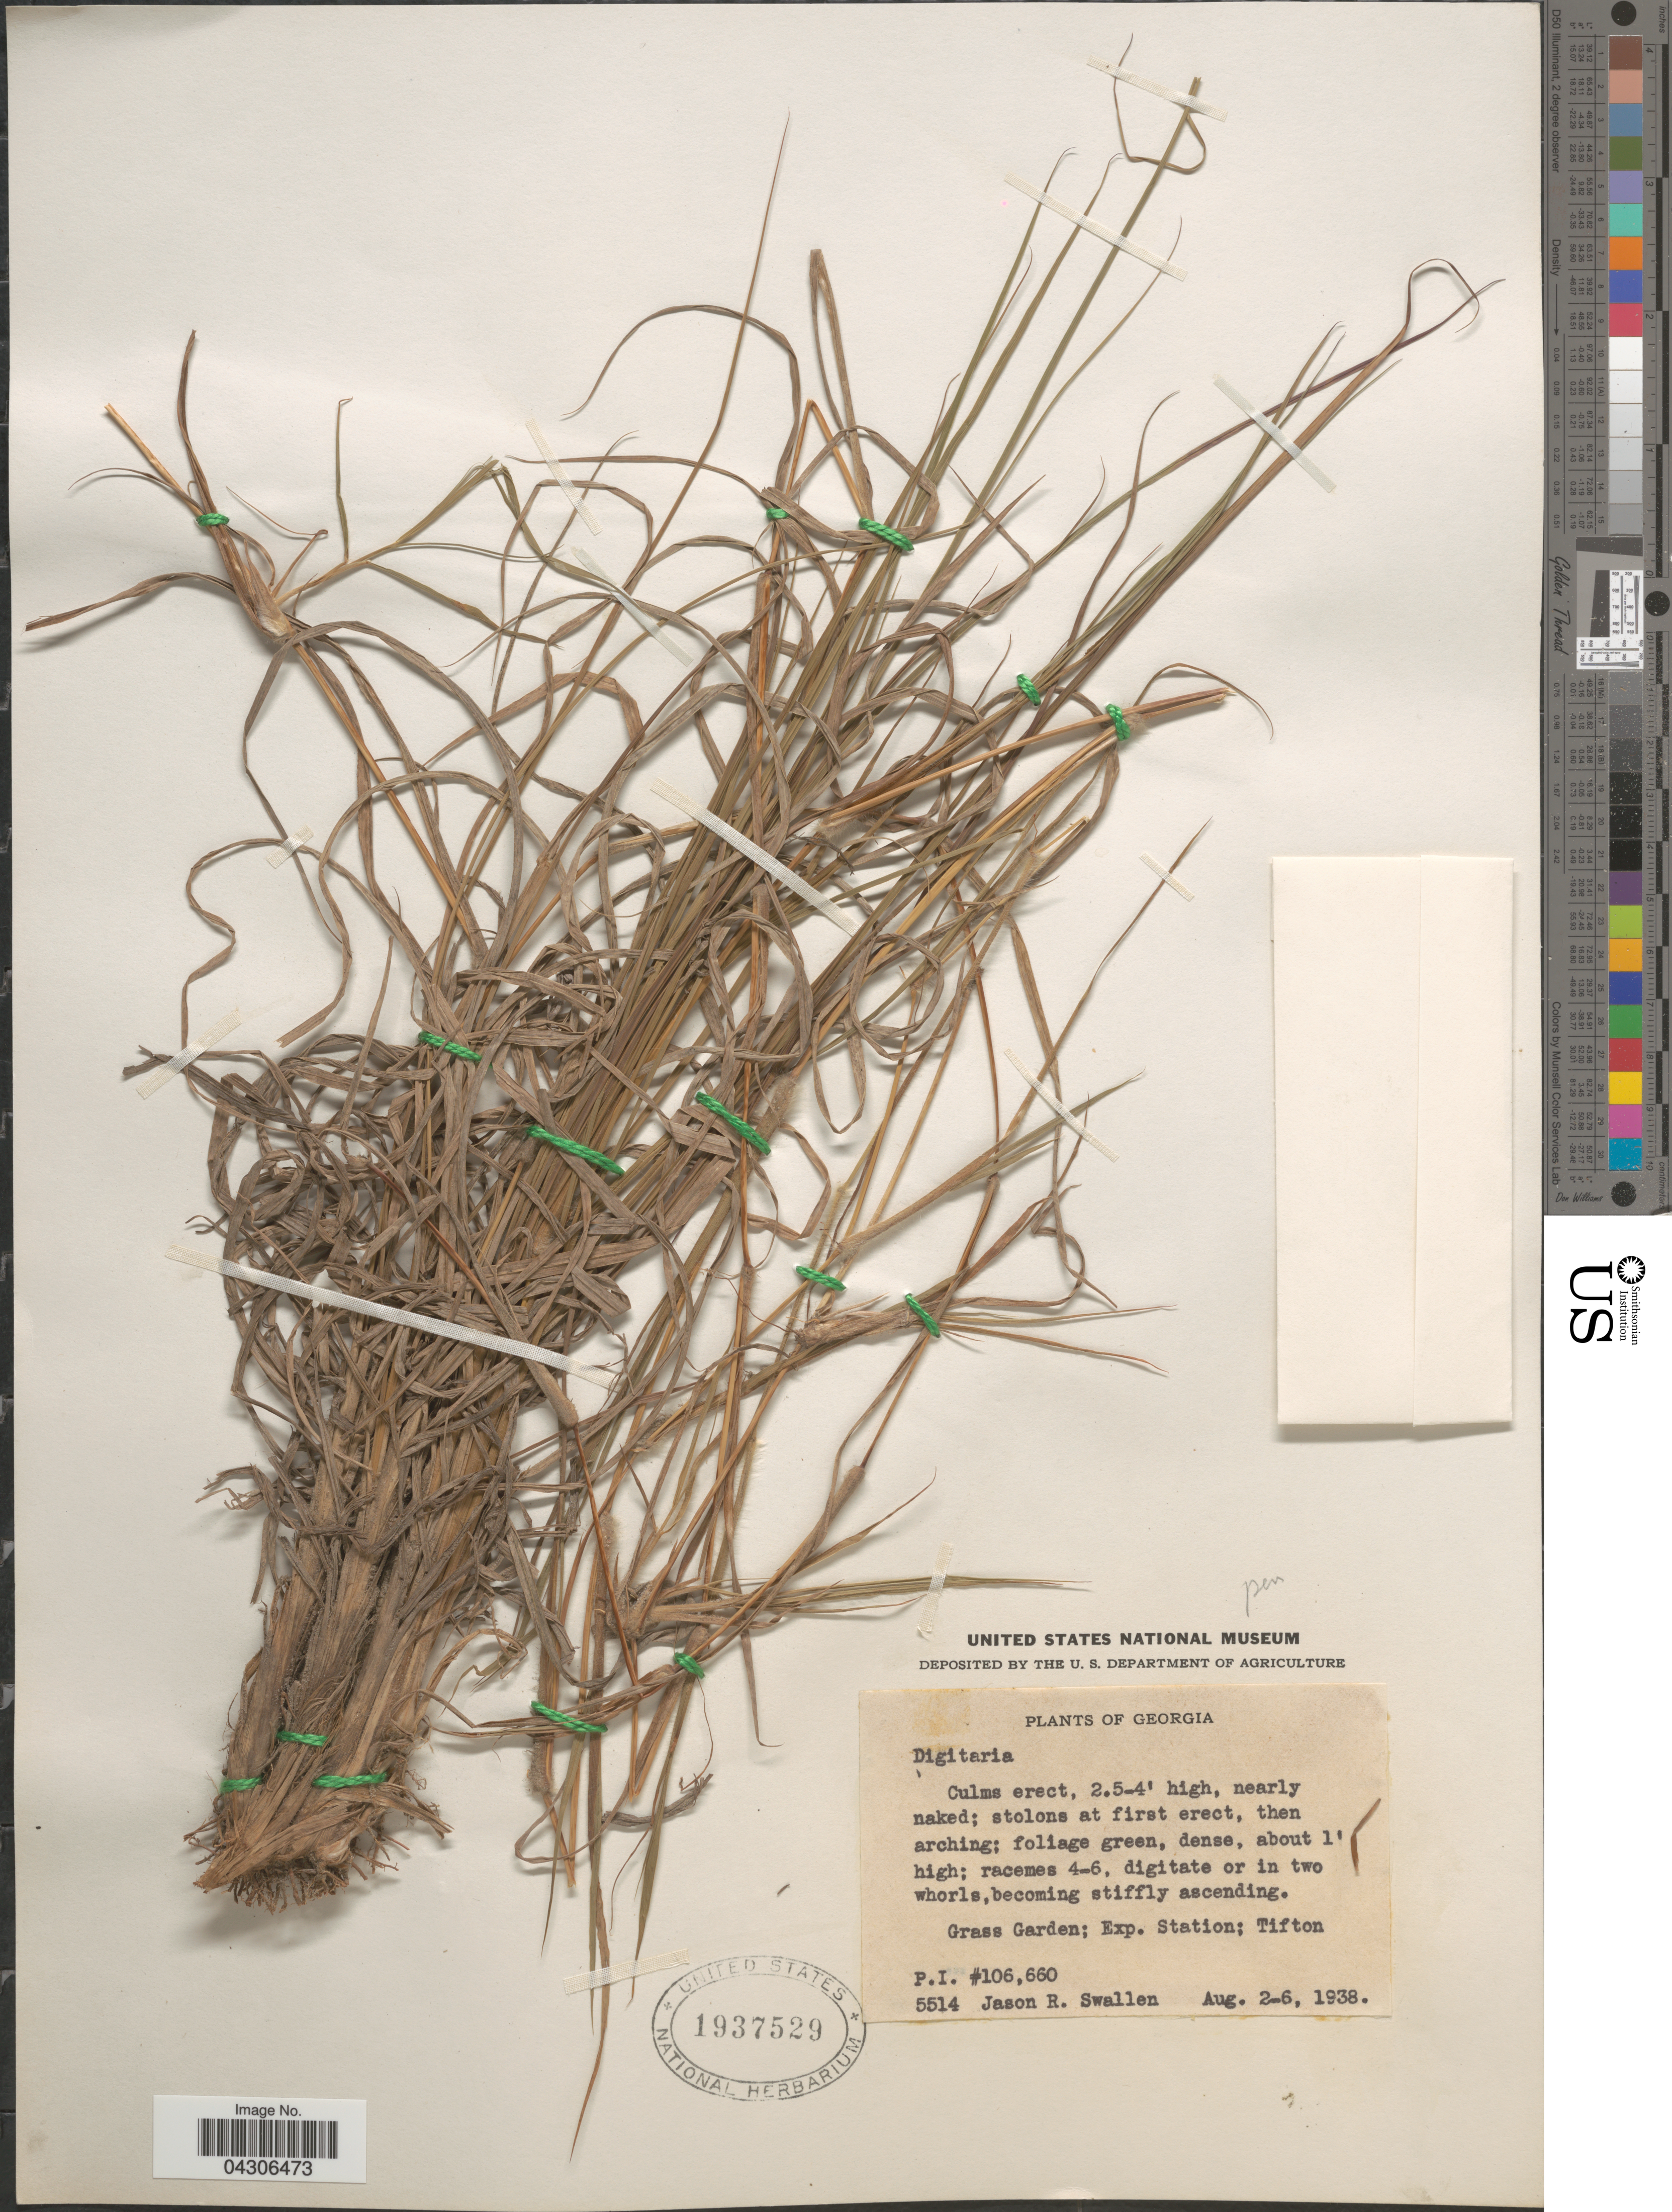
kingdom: Plantae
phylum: Tracheophyta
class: Liliopsida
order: Poales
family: Poaceae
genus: Digitaria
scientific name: Digitaria sp.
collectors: J. R. Swallen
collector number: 5514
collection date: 1938-08-02/1938-08-06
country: United States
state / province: Georgia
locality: Grass Garden; Exp. Station; Tifton.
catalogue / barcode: US 1937529